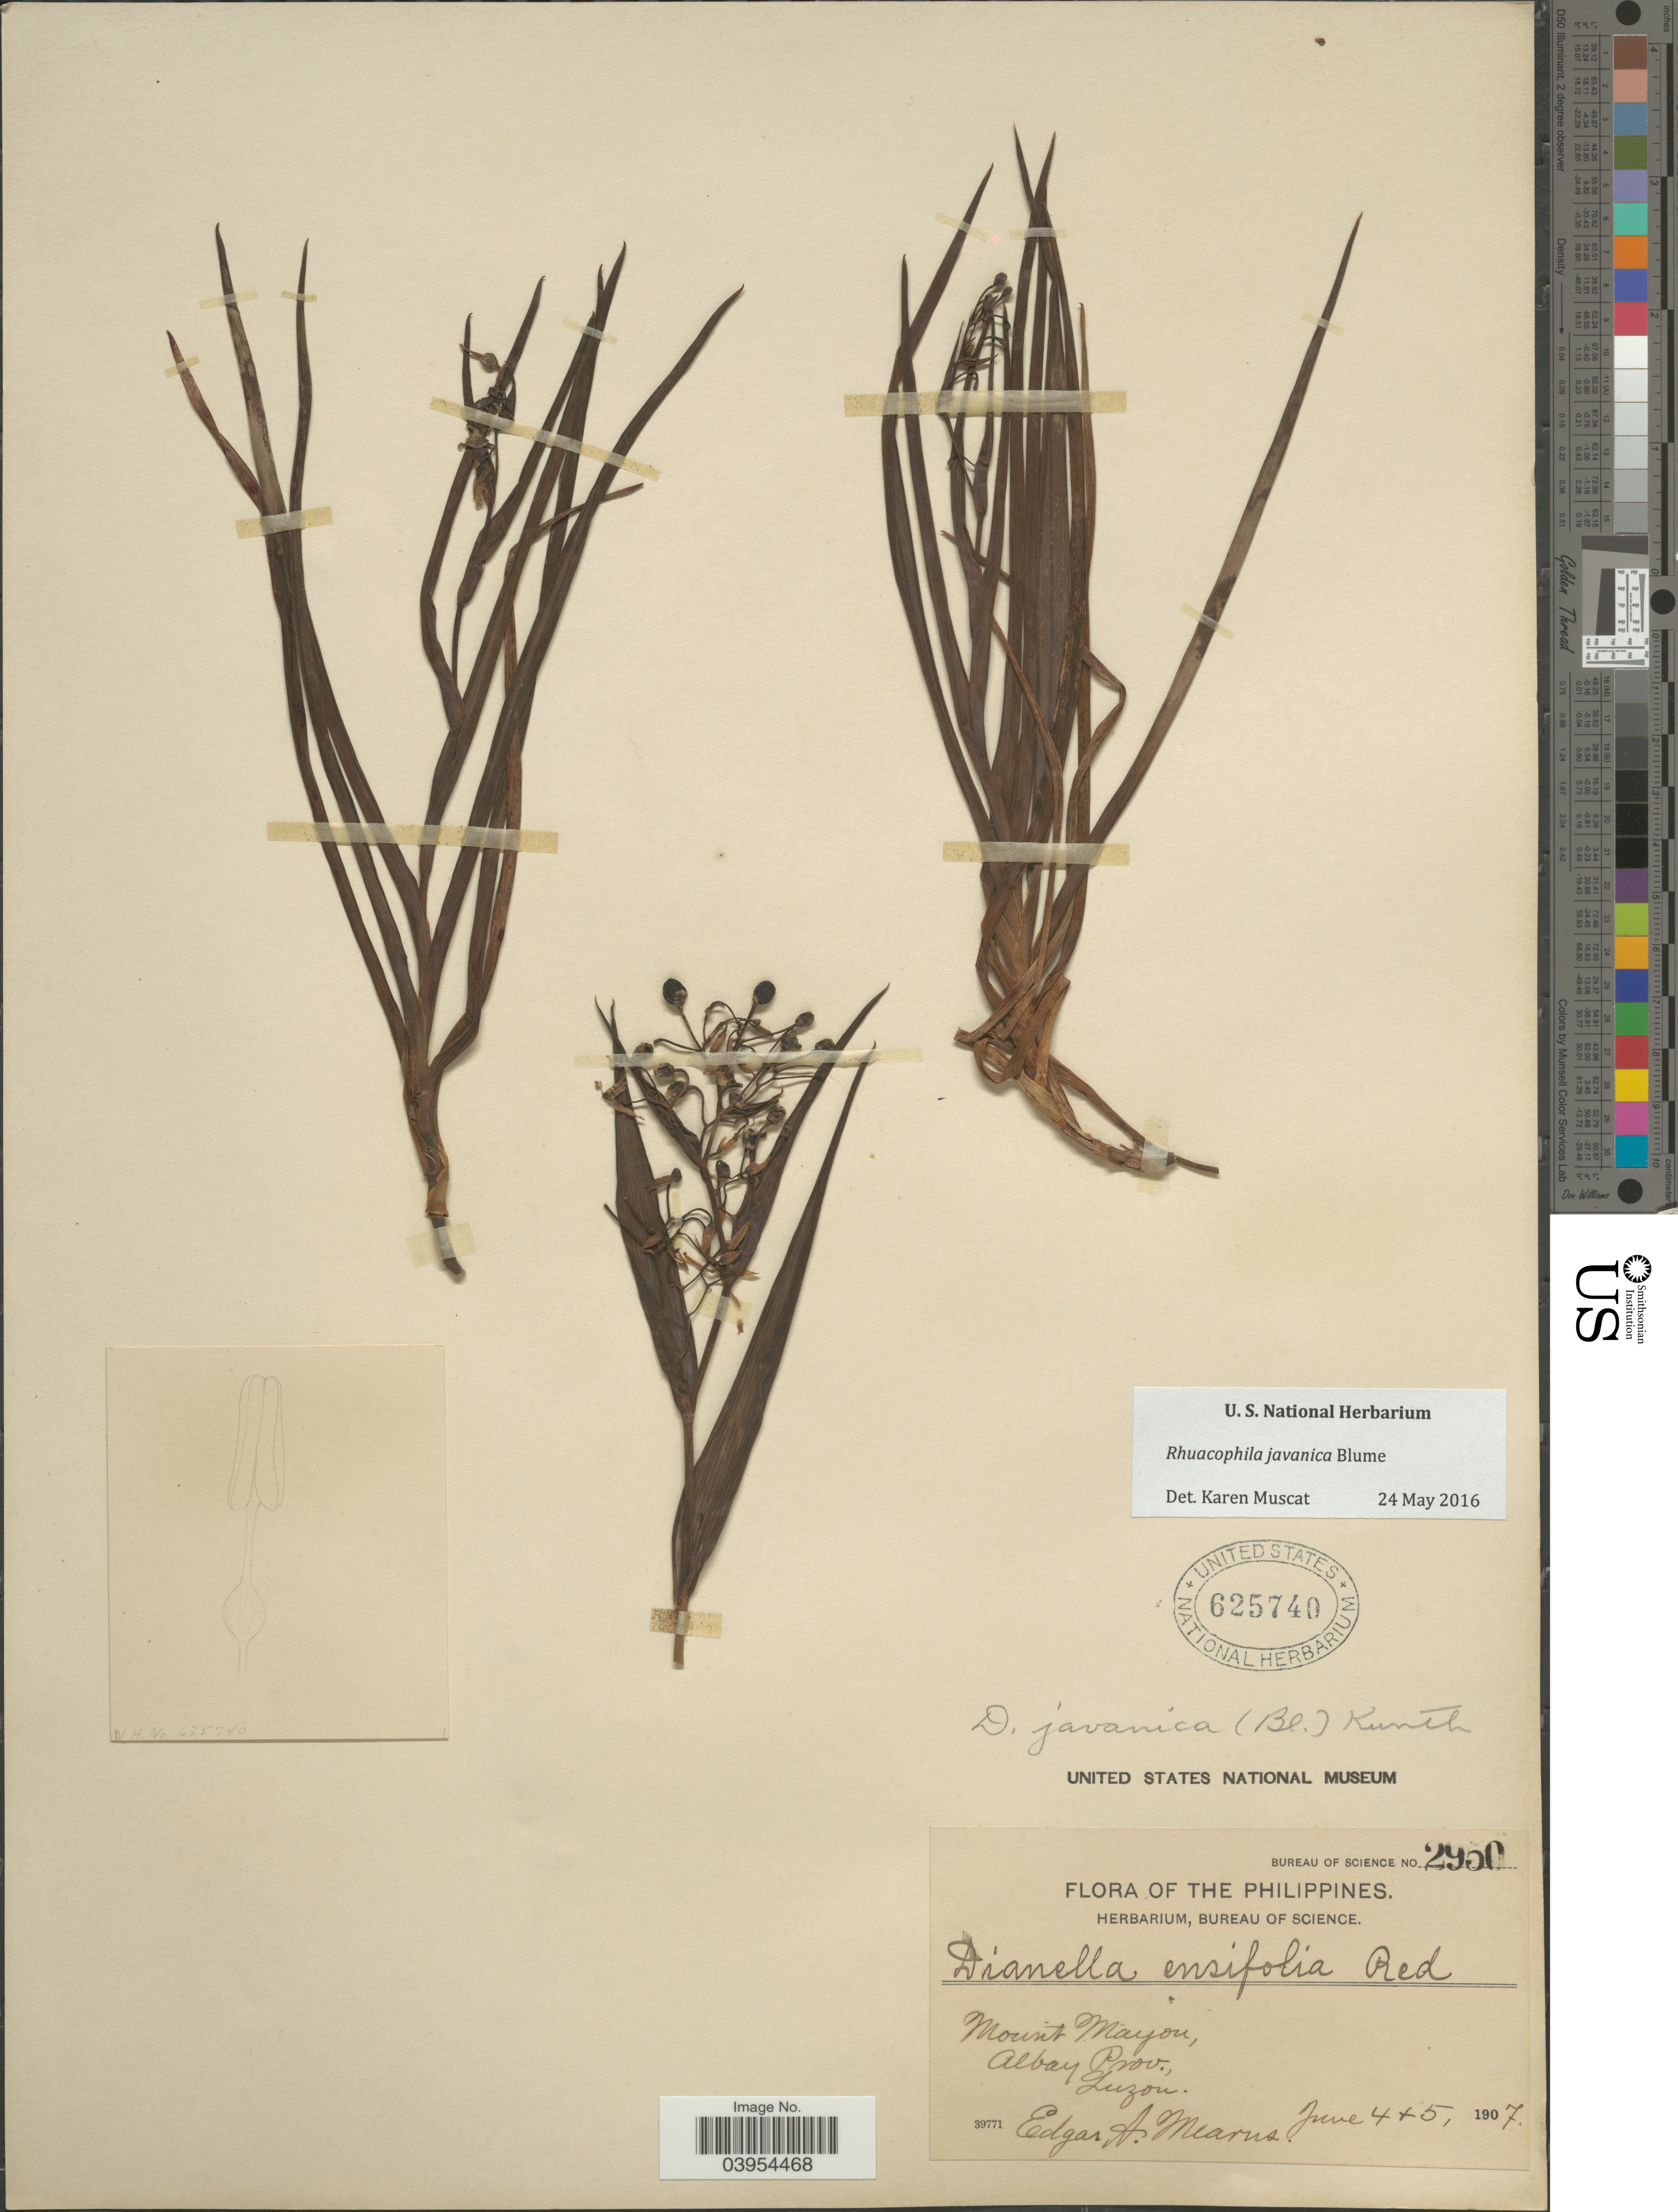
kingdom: Plantae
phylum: Tracheophyta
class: Liliopsida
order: Asparagales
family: Asphodelaceae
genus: Dianella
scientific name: Dianella javanica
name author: Blume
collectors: E. A. Mearns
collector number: Bureau of Science 2950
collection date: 1907-06-04/1907-06-05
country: Philippines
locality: Mount Mayon, Albay Prov., Luzon.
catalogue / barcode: US 625740